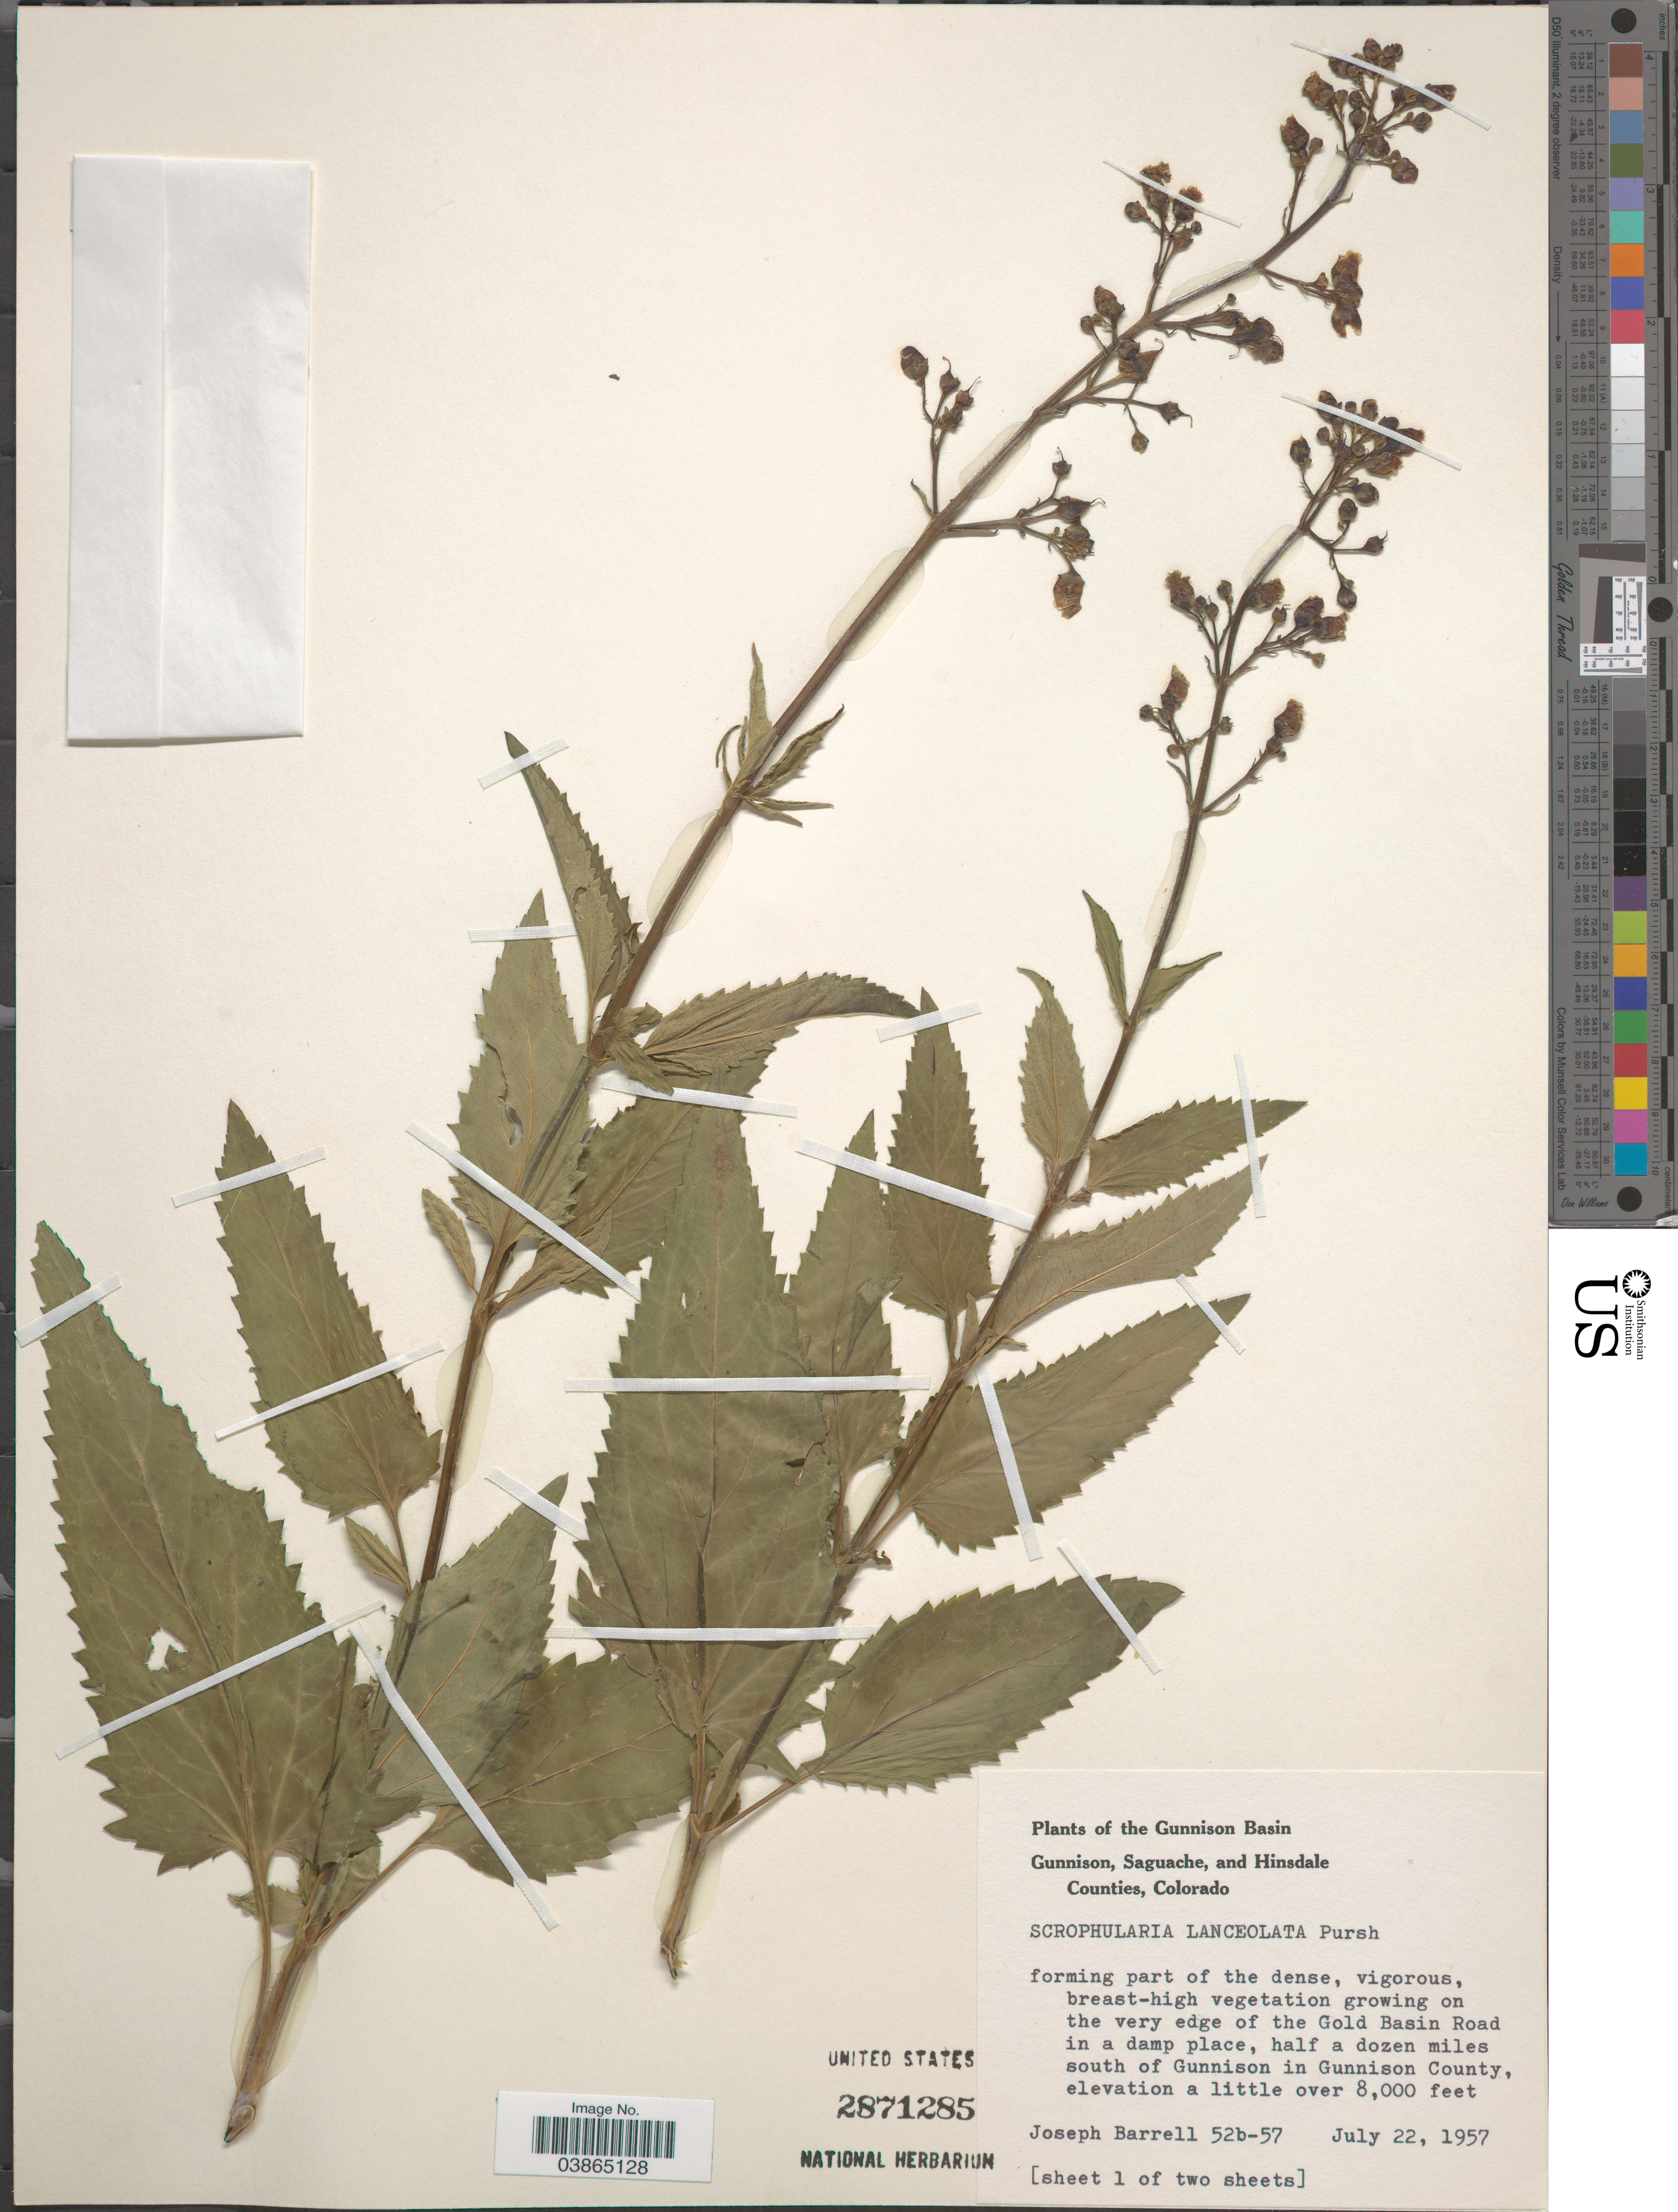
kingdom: Plantae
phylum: Tracheophyta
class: Magnoliopsida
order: Lamiales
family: Scrophulariaceae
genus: Scrophularia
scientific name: Scrophularia lanceolata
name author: Pursh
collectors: J. Barrell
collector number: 52b-57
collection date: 1957-07-22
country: United States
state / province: Colorado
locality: The Gunnison Basin. On the very edge of the Gold Basin Road in a damp place, half a dozen miles south of Gunnison in Gunnison County.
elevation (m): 2438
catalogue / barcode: US 2871285